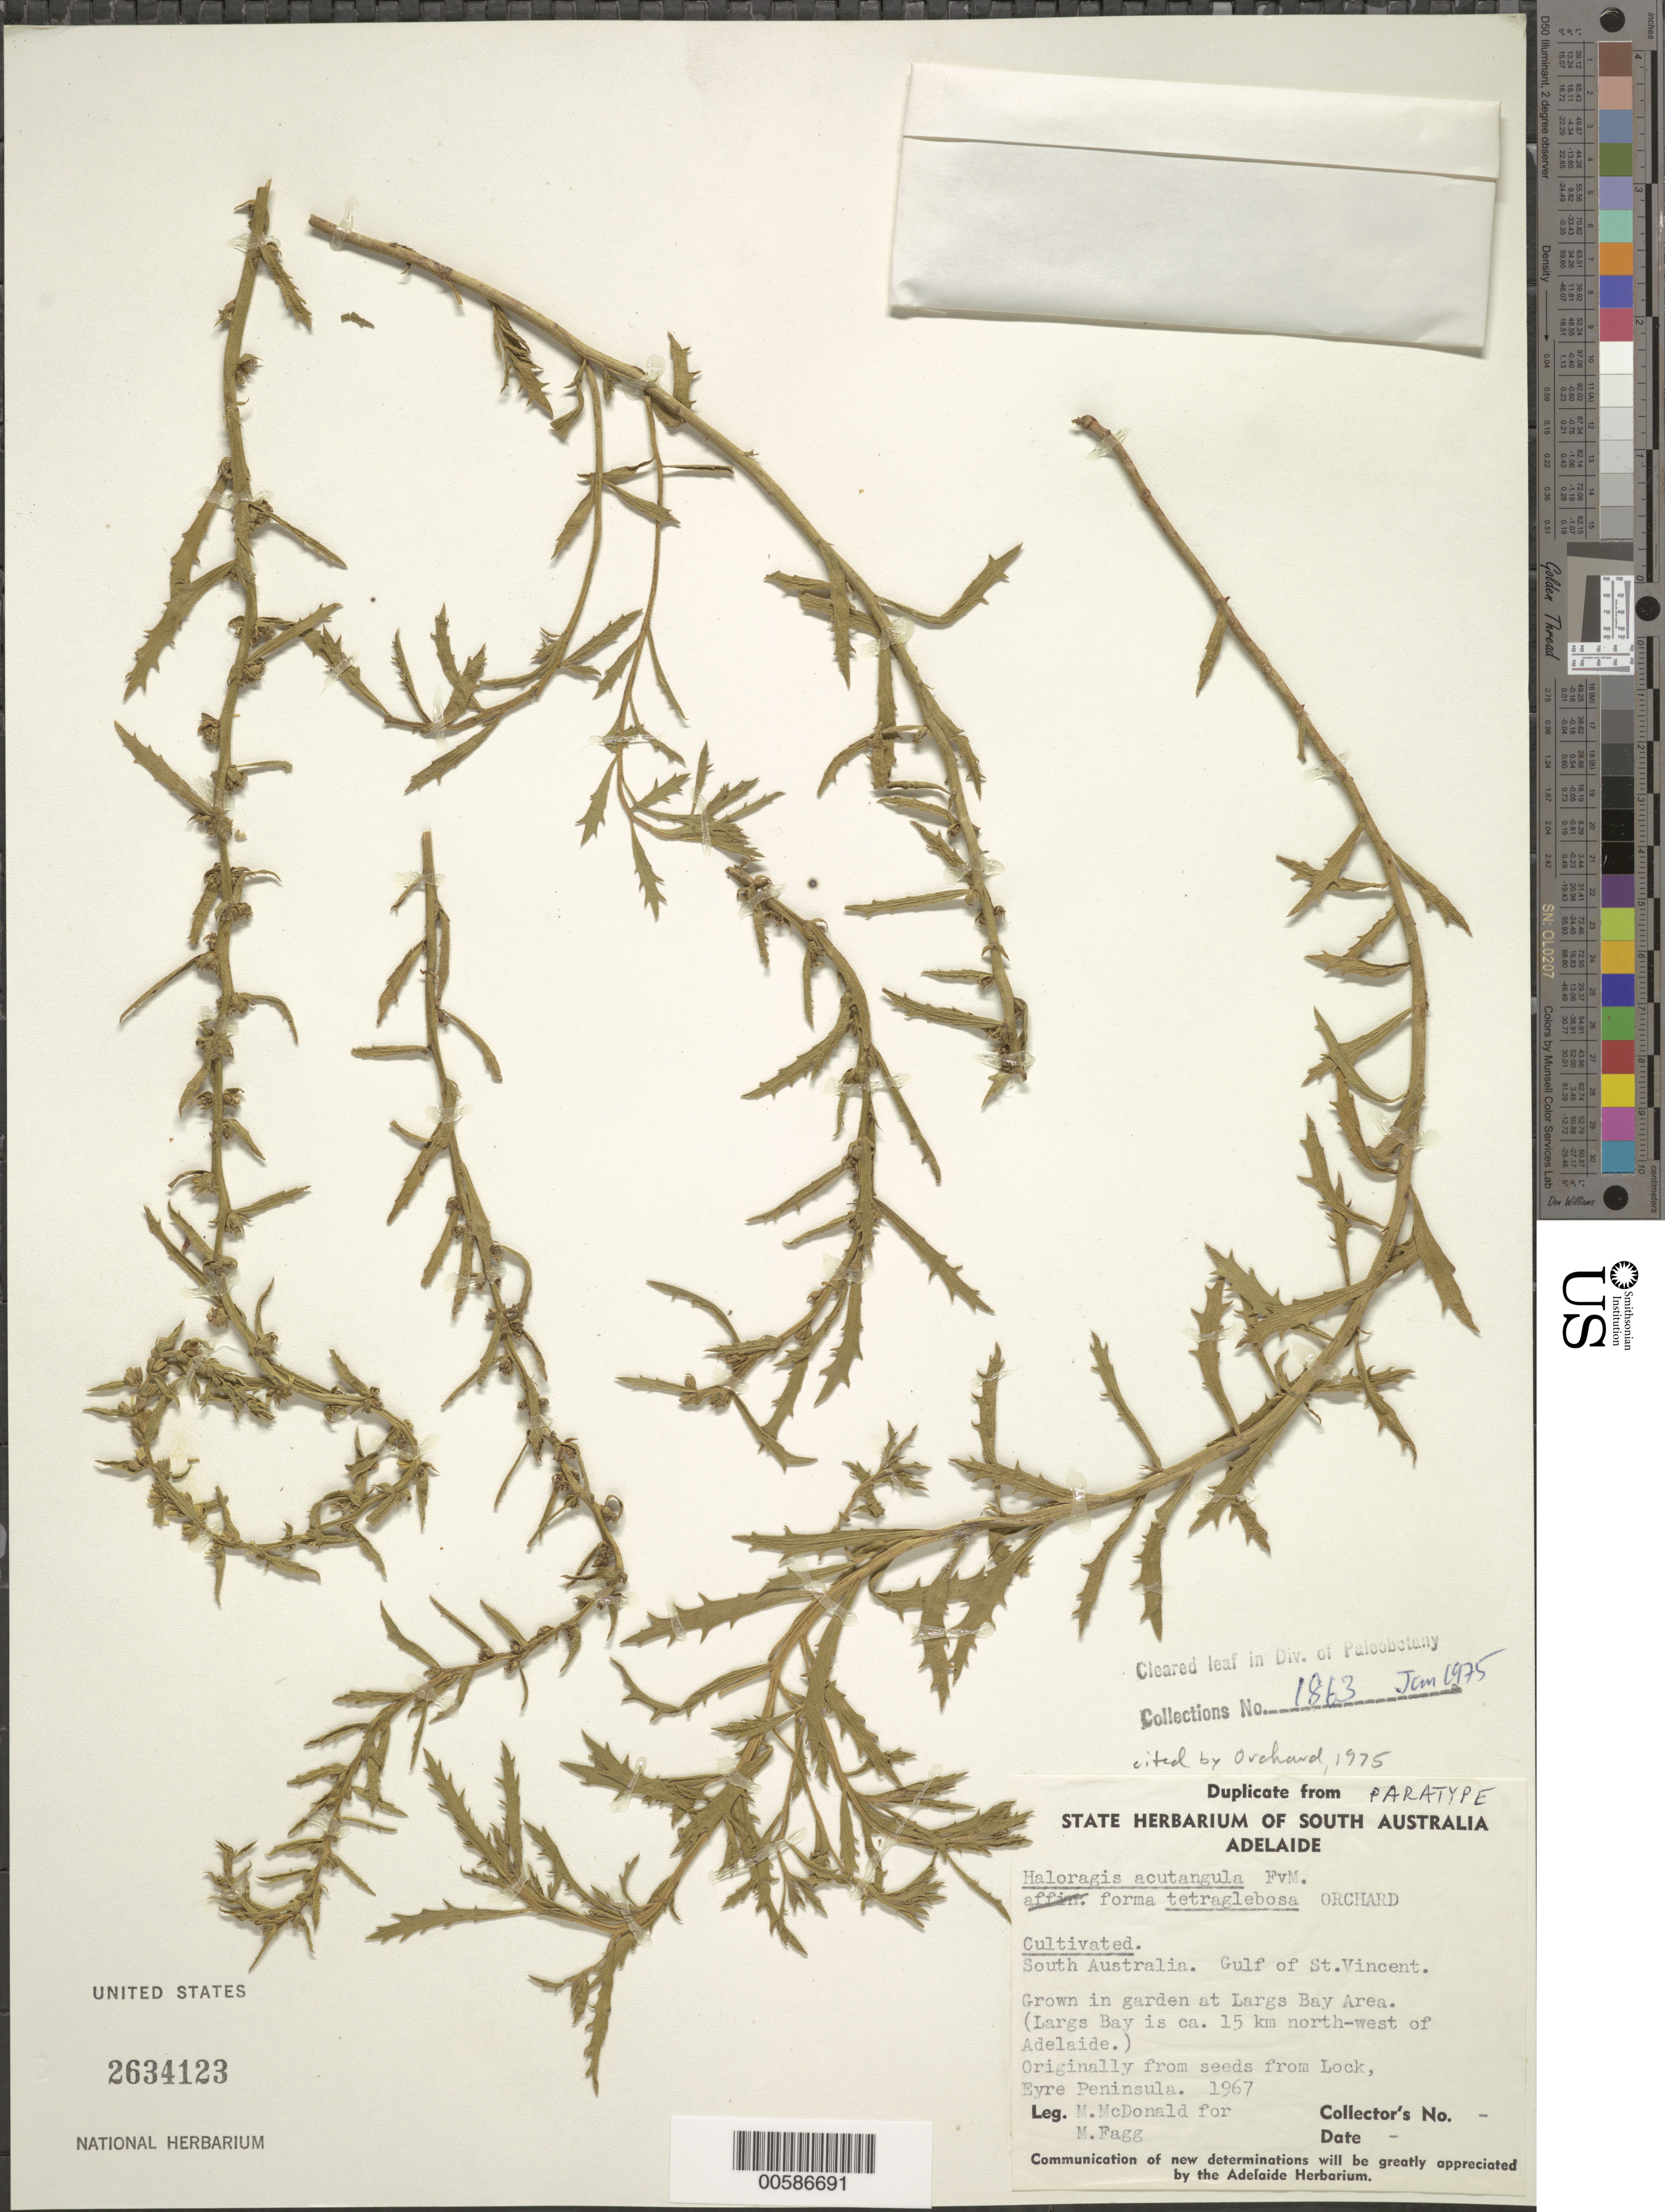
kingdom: Plantae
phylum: Tracheophyta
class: Magnoliopsida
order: Saxifragales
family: Haloragaceae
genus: Haloragis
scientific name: Haloragis acutangula f. tetraglebosa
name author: Orchard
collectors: M. McDonald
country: Australia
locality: Grown in garden at Largs Bay Area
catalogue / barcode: US 2634123